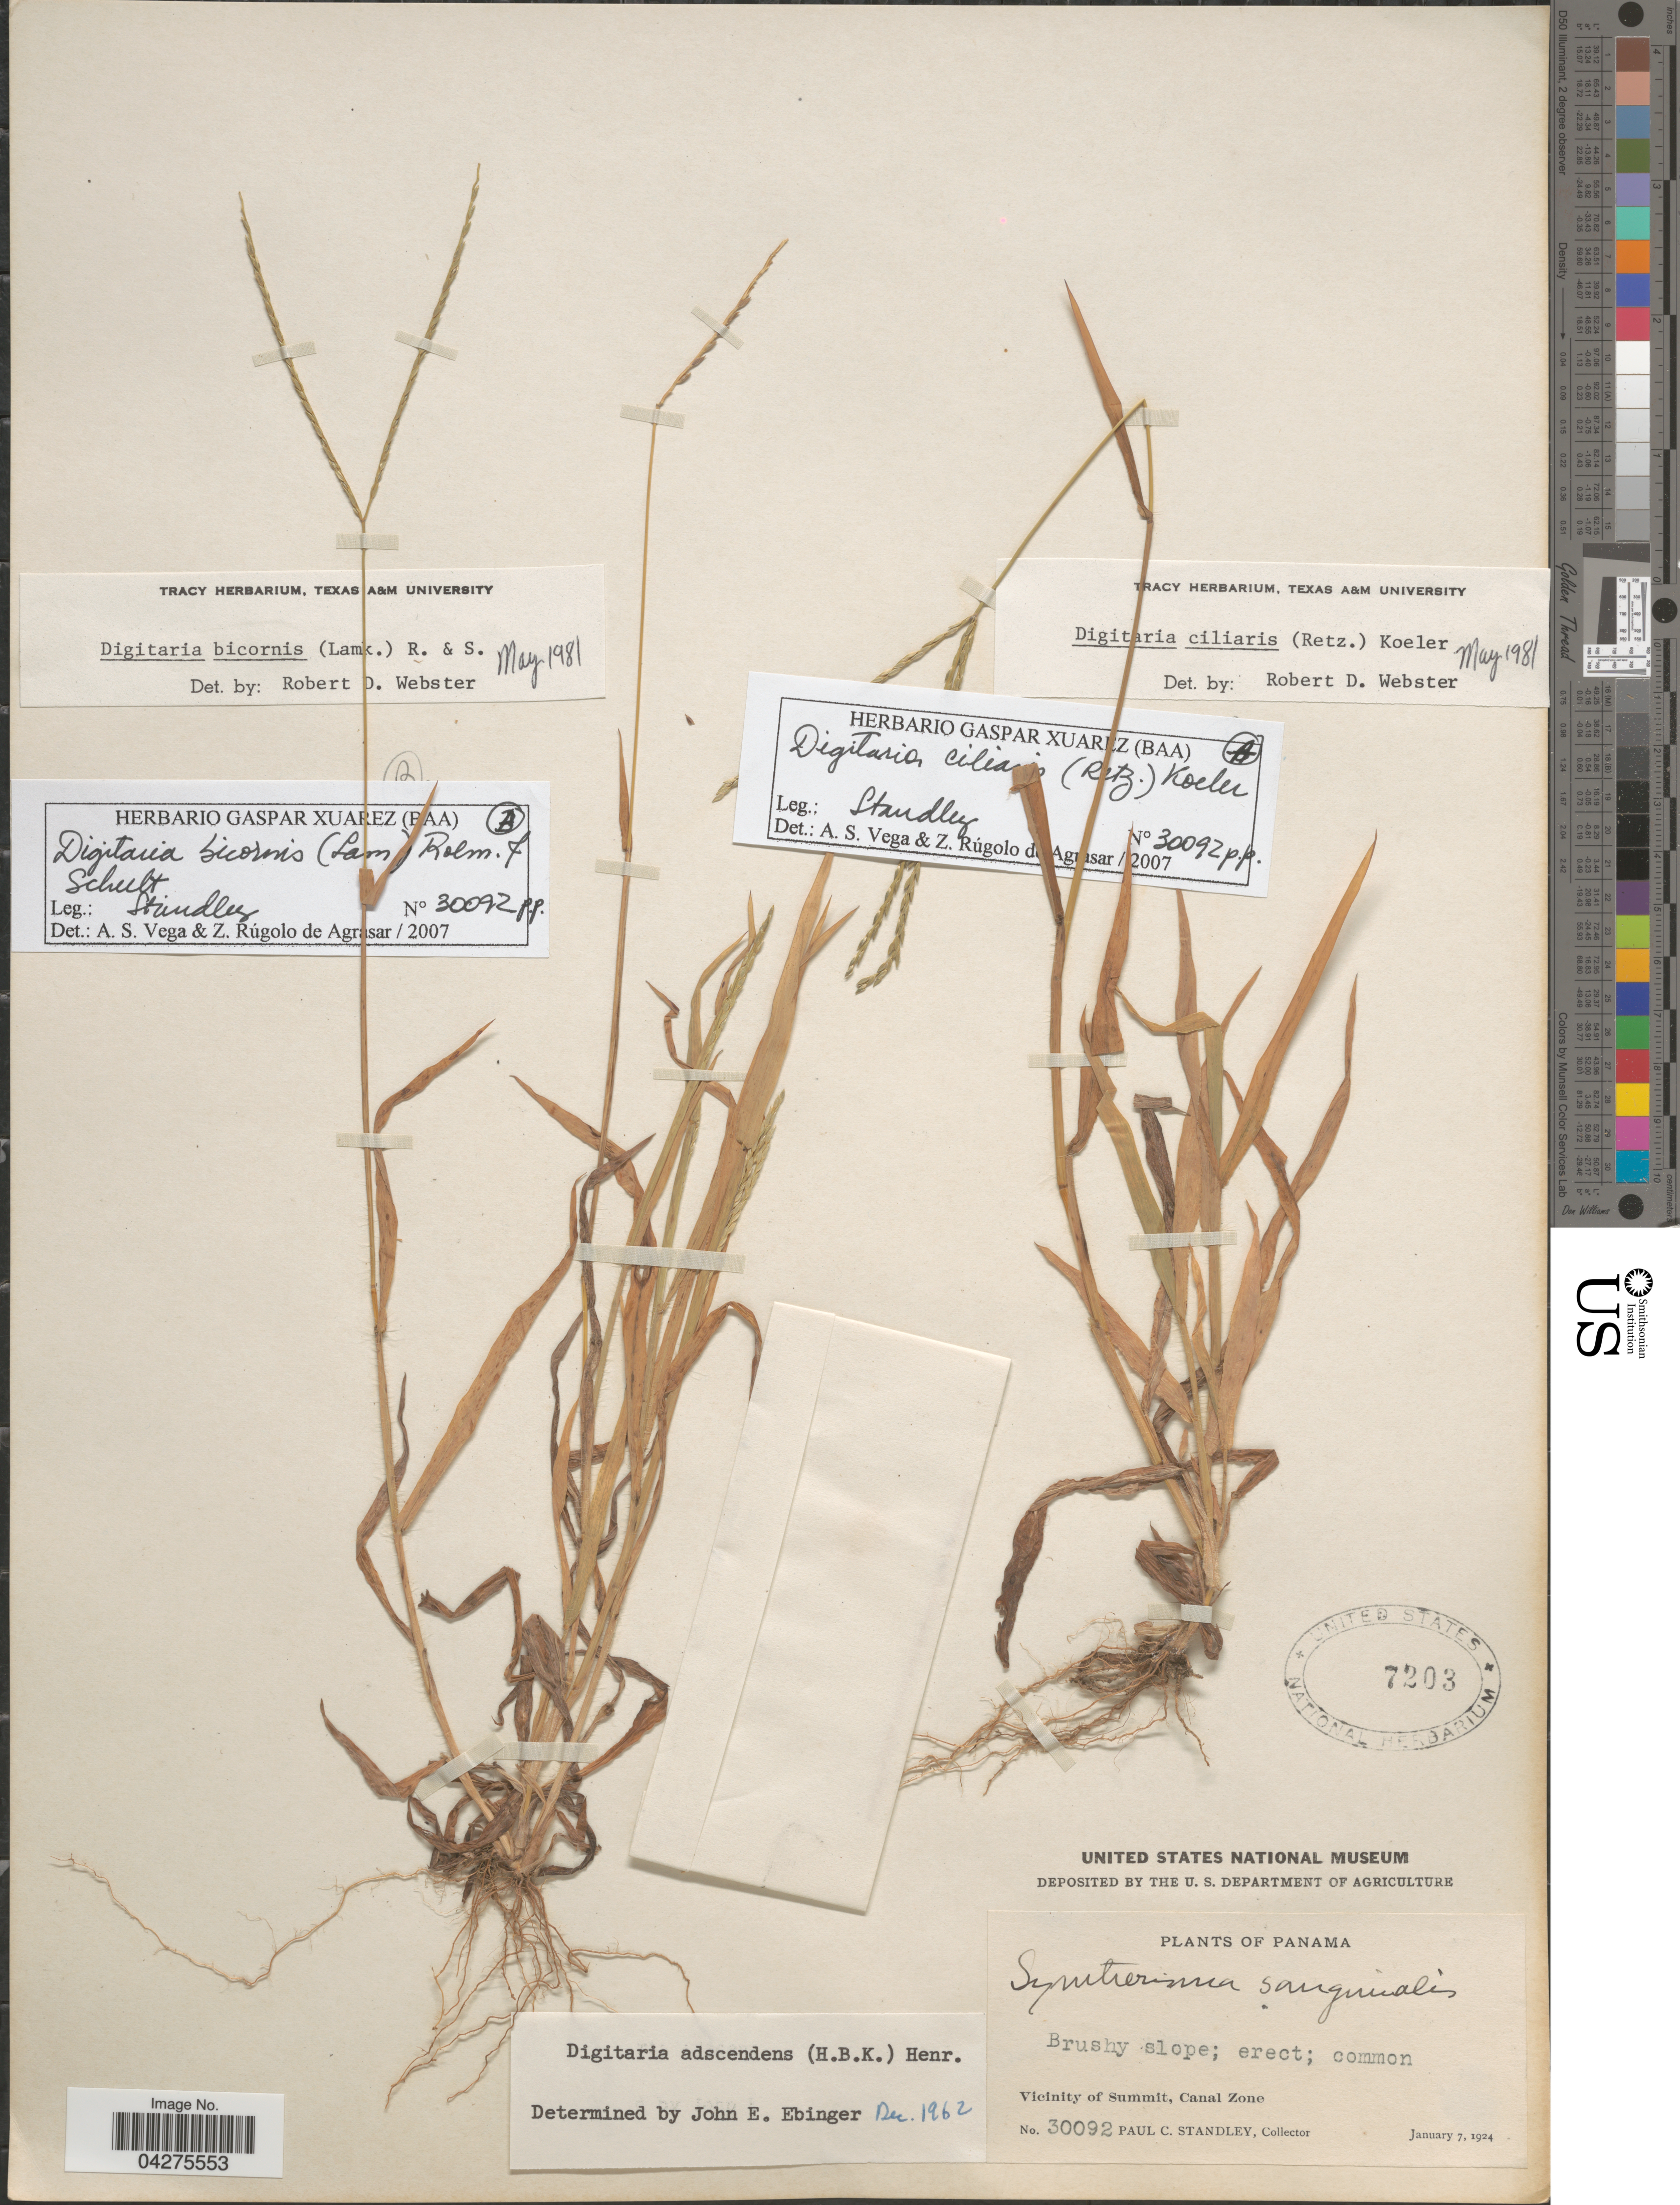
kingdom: Plantae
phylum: Tracheophyta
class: Liliopsida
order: Poales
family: Poaceae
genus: Digitaria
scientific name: Digitaria bicornis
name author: (Lam.) Roem. & Schult.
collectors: P. C. Standley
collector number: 30092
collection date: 1924-01-07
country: Panama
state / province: Colón / Panamá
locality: Vicinity of Summit, Canal Zone.